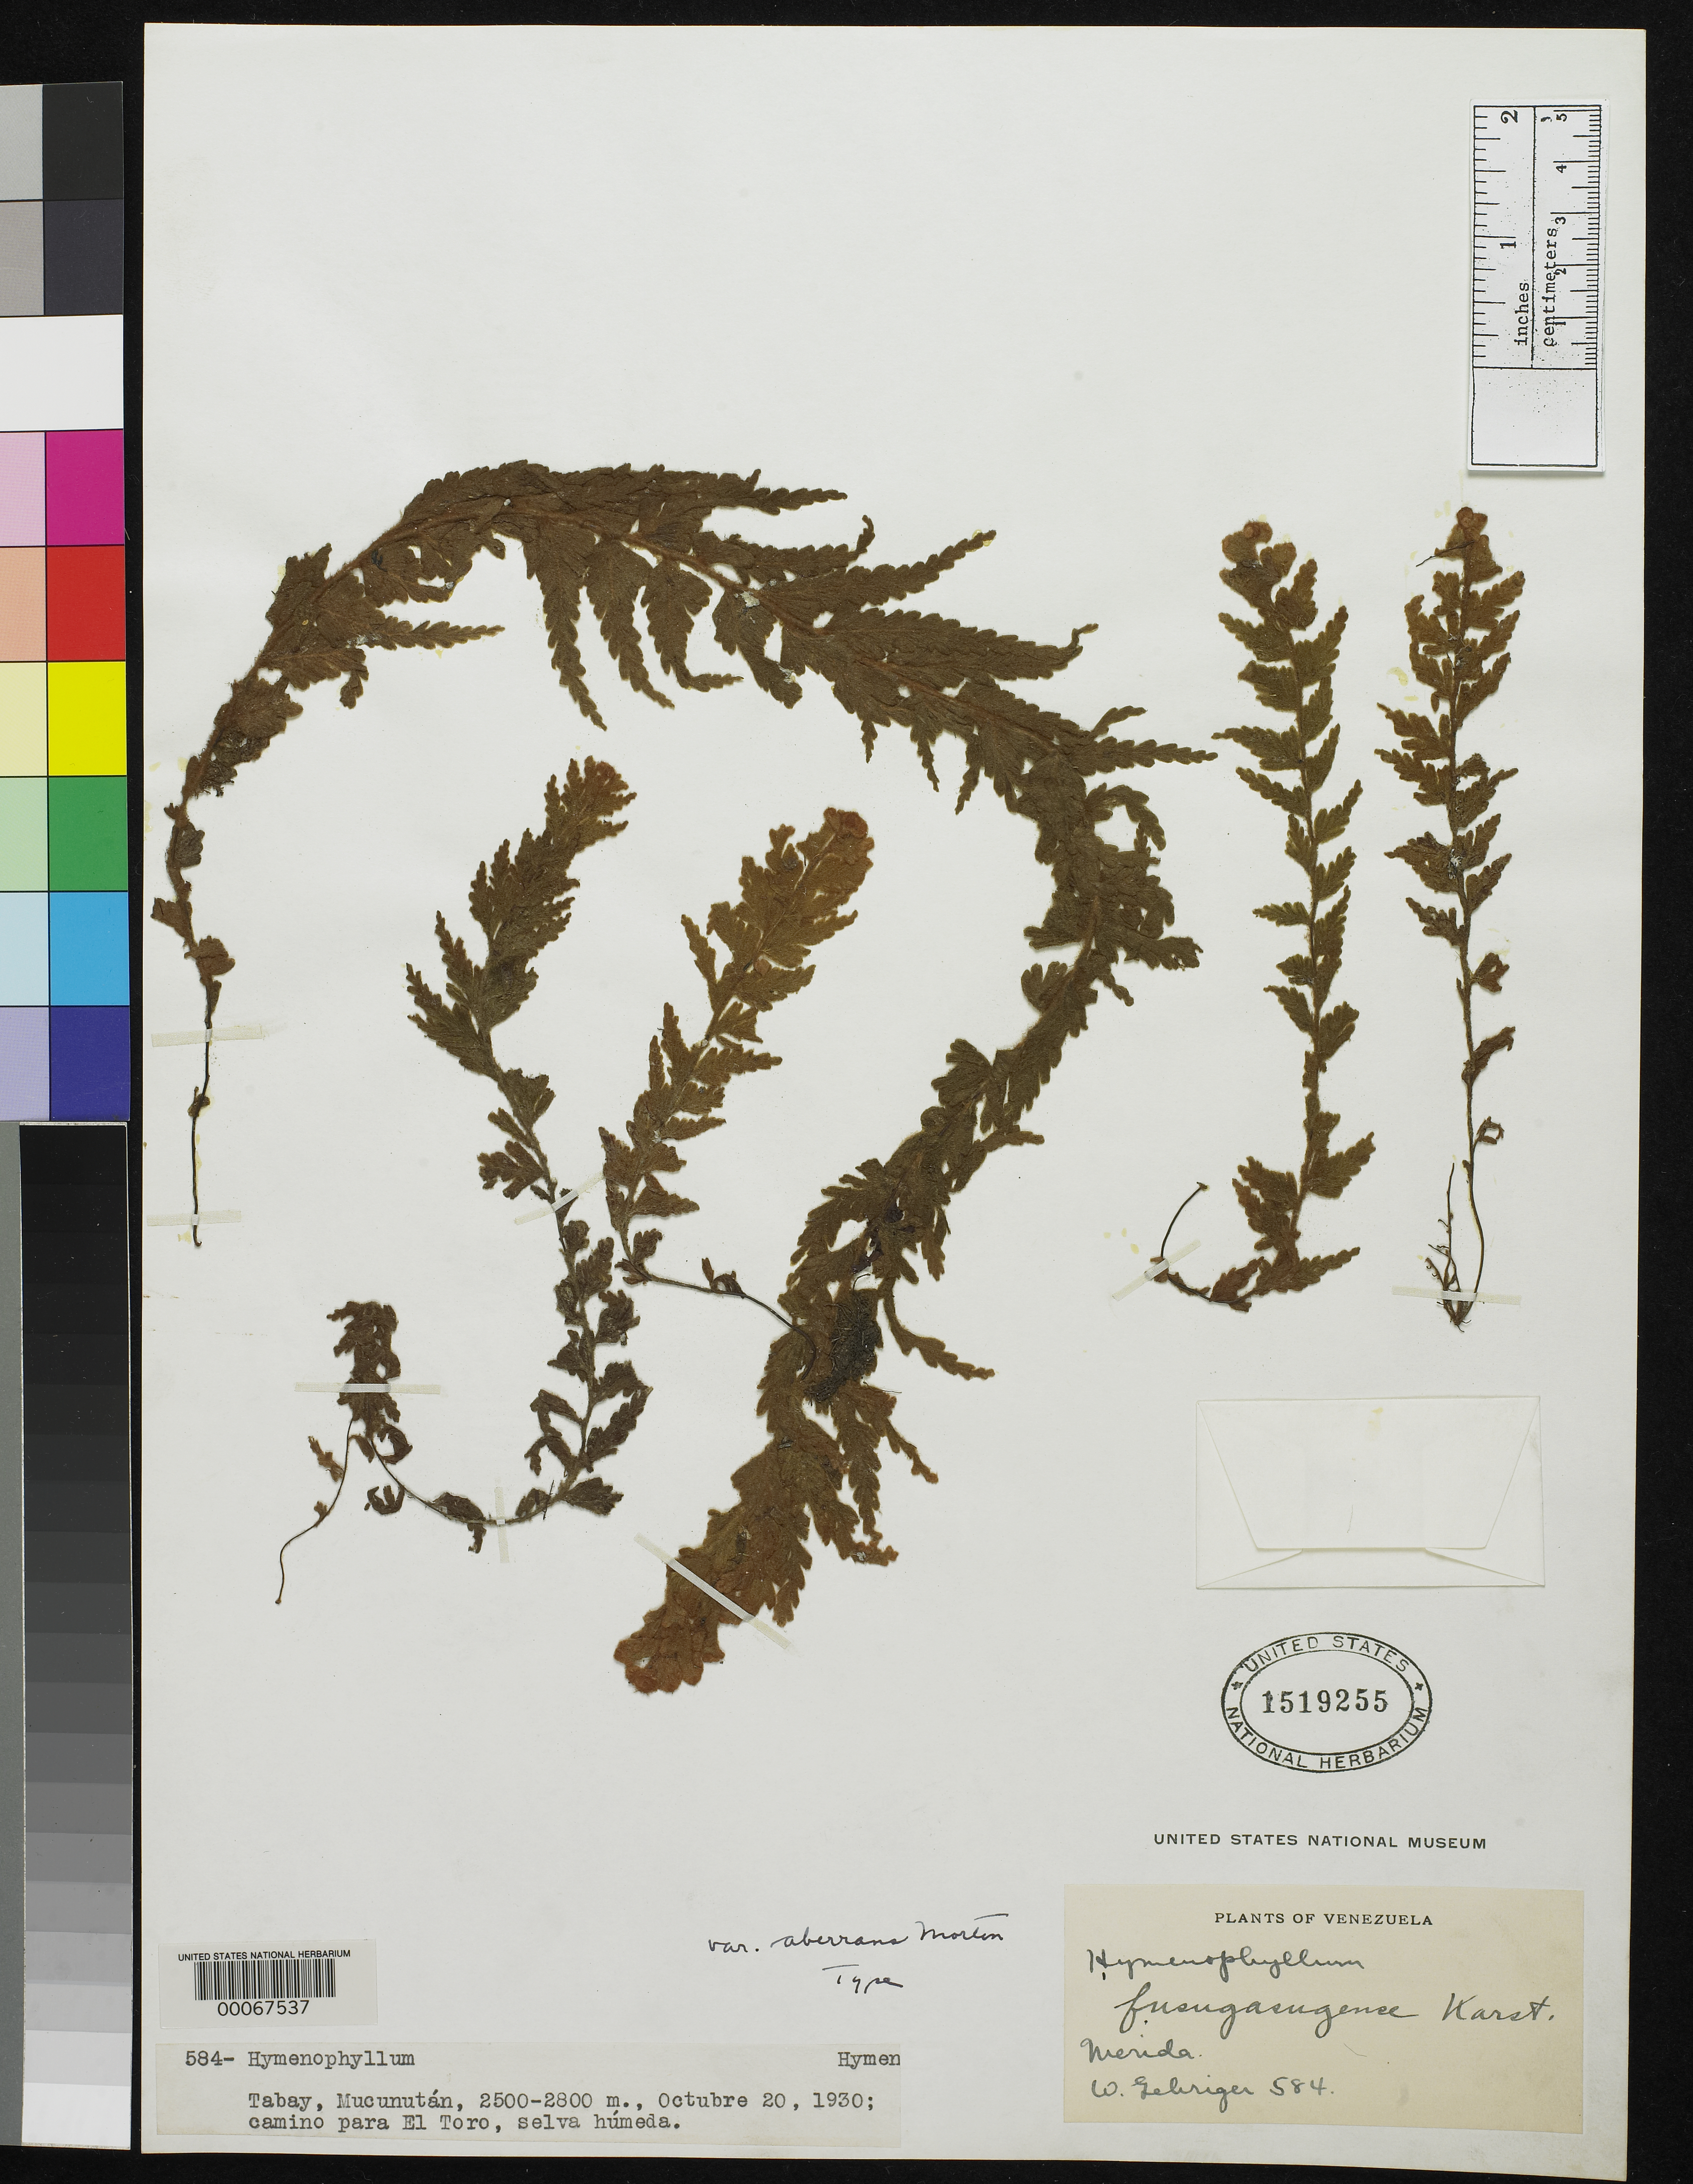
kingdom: Plantae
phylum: Tracheophyta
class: Polypodiopsida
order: Hymenophyllales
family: Hymenophyllaceae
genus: Hymenophyllum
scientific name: Hymenophyllum fusugeasugense var. aberrans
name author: C.V. Morton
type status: Holotype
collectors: W. Gehriger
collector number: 584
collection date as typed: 20 Oct 1930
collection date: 1930-10-20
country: Venezuela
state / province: Mérida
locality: Tabay, Hucunutan.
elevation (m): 2500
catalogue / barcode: US 1519255